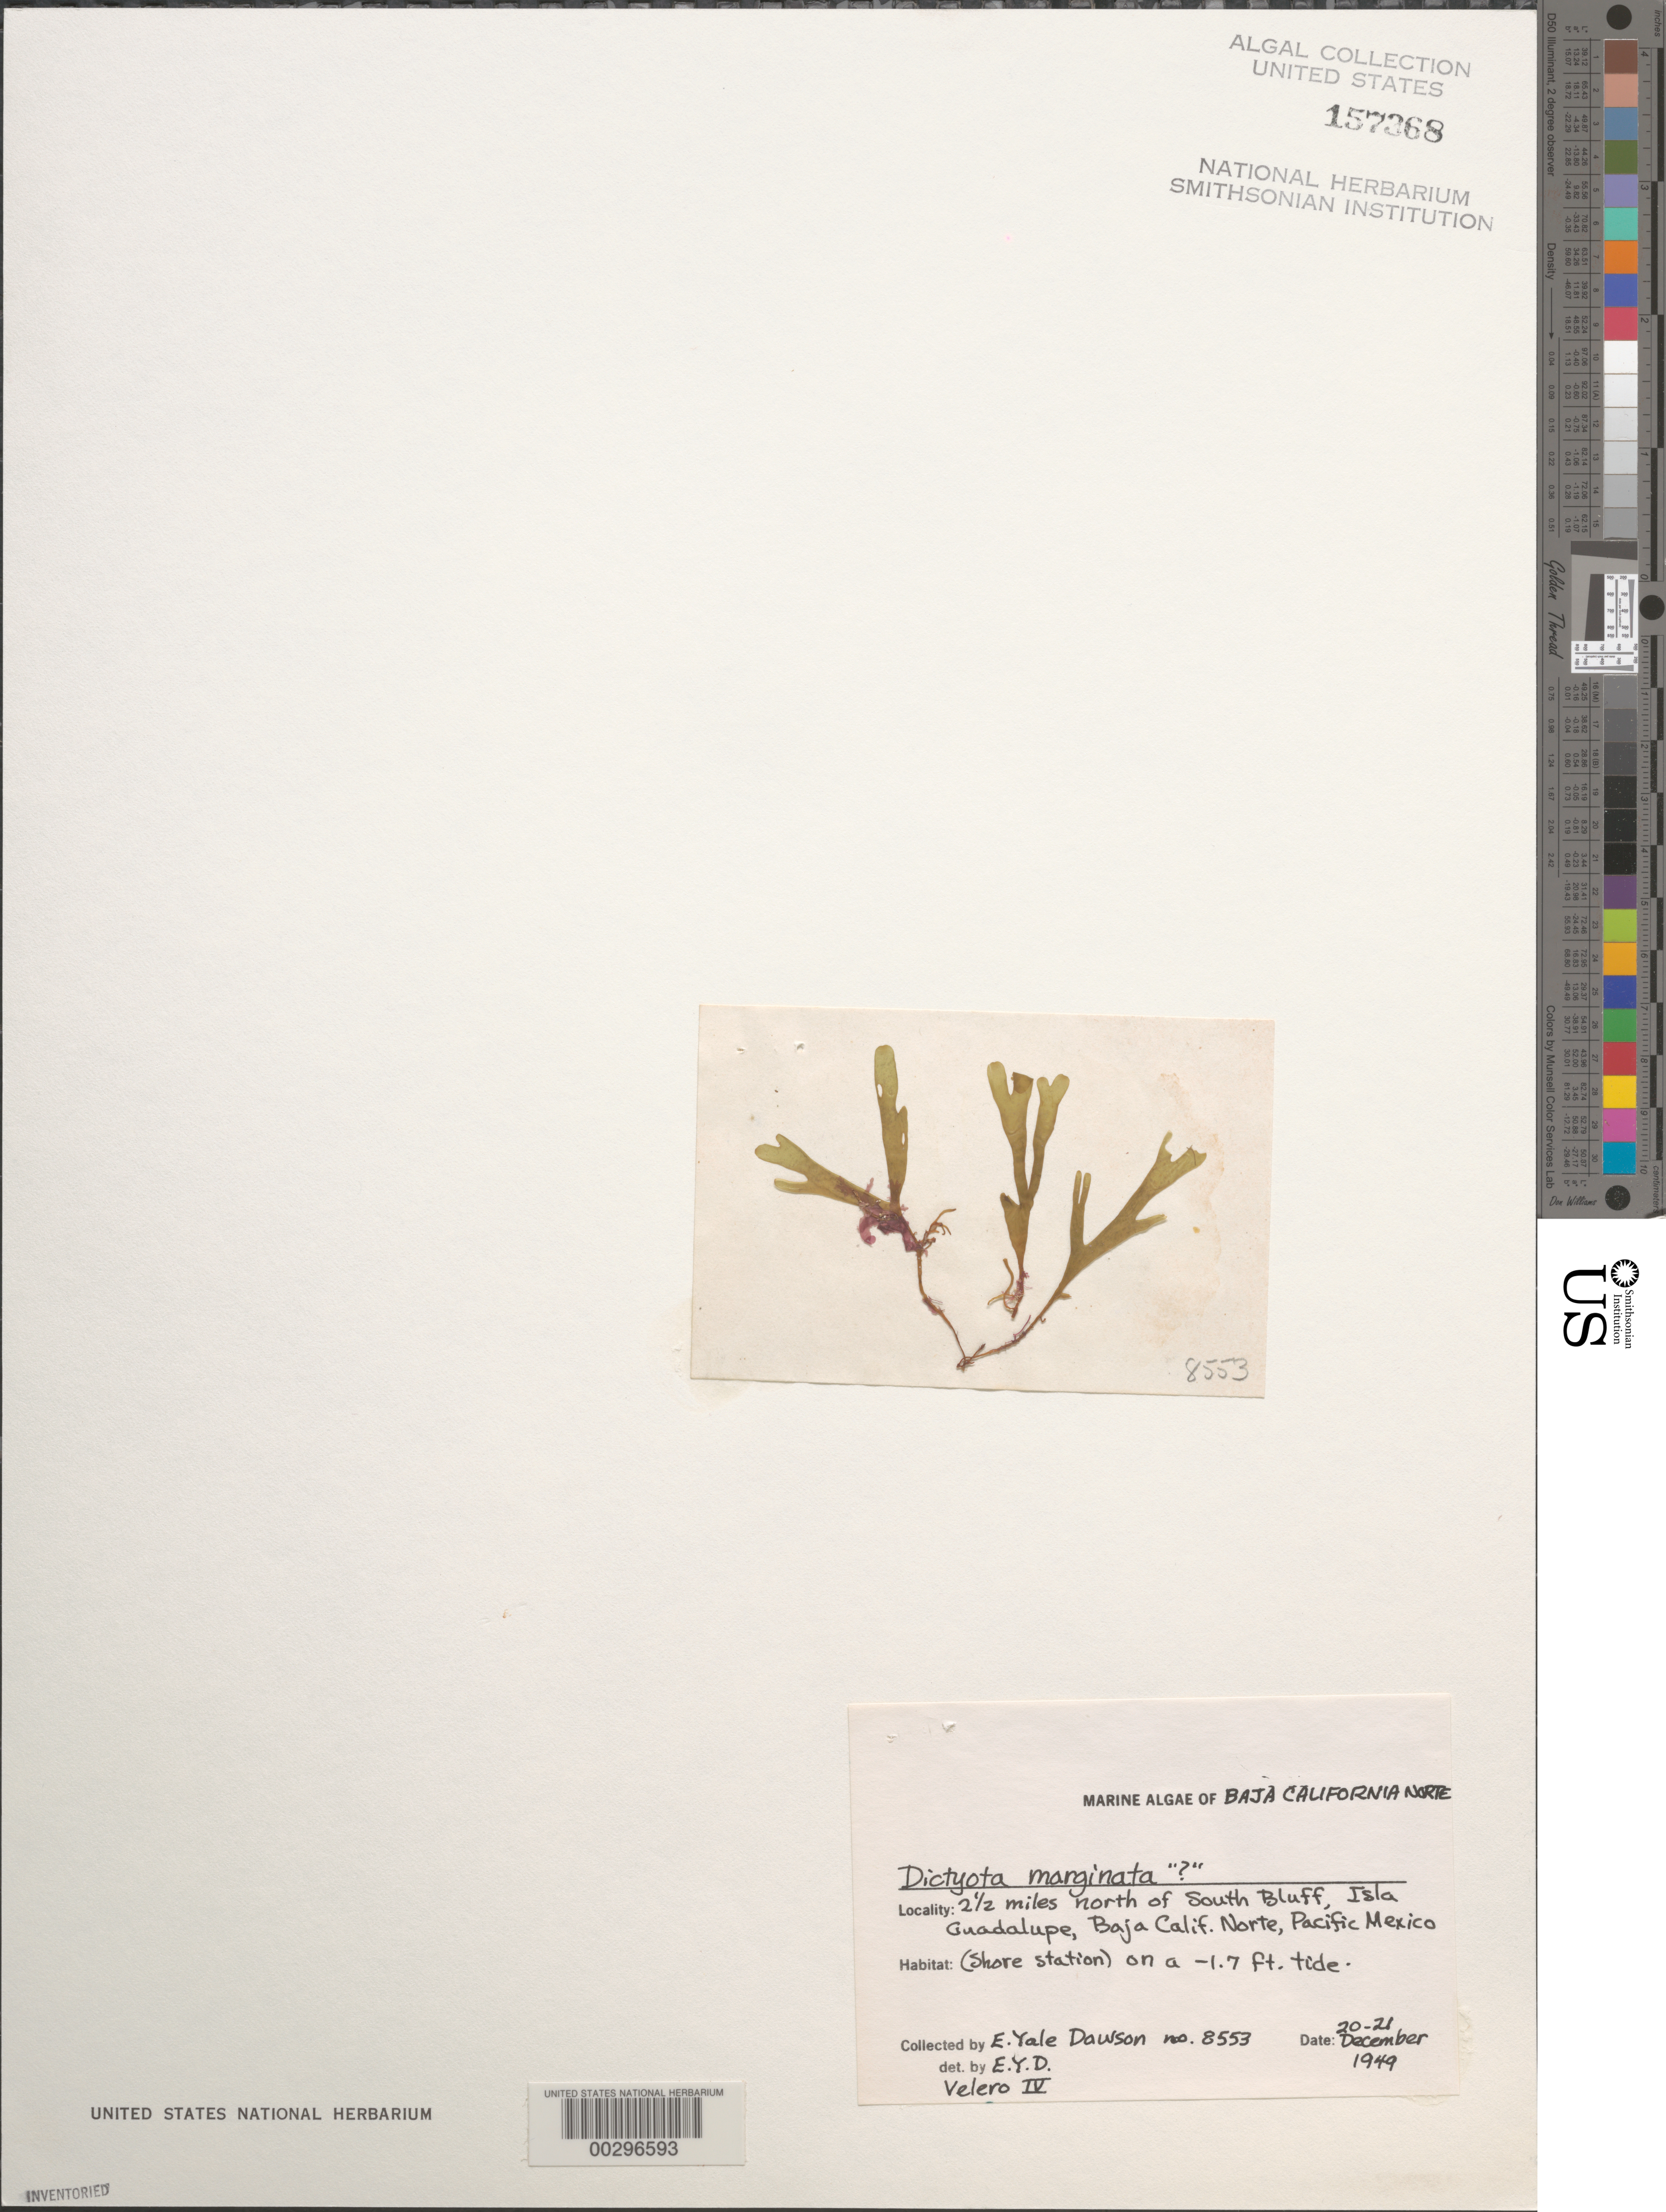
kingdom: Chromista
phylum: Ochrophyta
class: Phaeophyceae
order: Dictyotales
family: Dictyotaceae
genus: Dictyota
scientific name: Dictyota marginata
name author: (C. Agardh) Grev.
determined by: Dawson, E. Y.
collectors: E. Y. Dawson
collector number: EYD 8553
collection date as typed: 20 Dec 1949 TO 21 Dec 1949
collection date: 1949-12-20/1949-12-21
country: Mexico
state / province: Baja California Norte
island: Isla Guadalupe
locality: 2.5 miles north of South Bluff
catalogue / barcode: US 157368